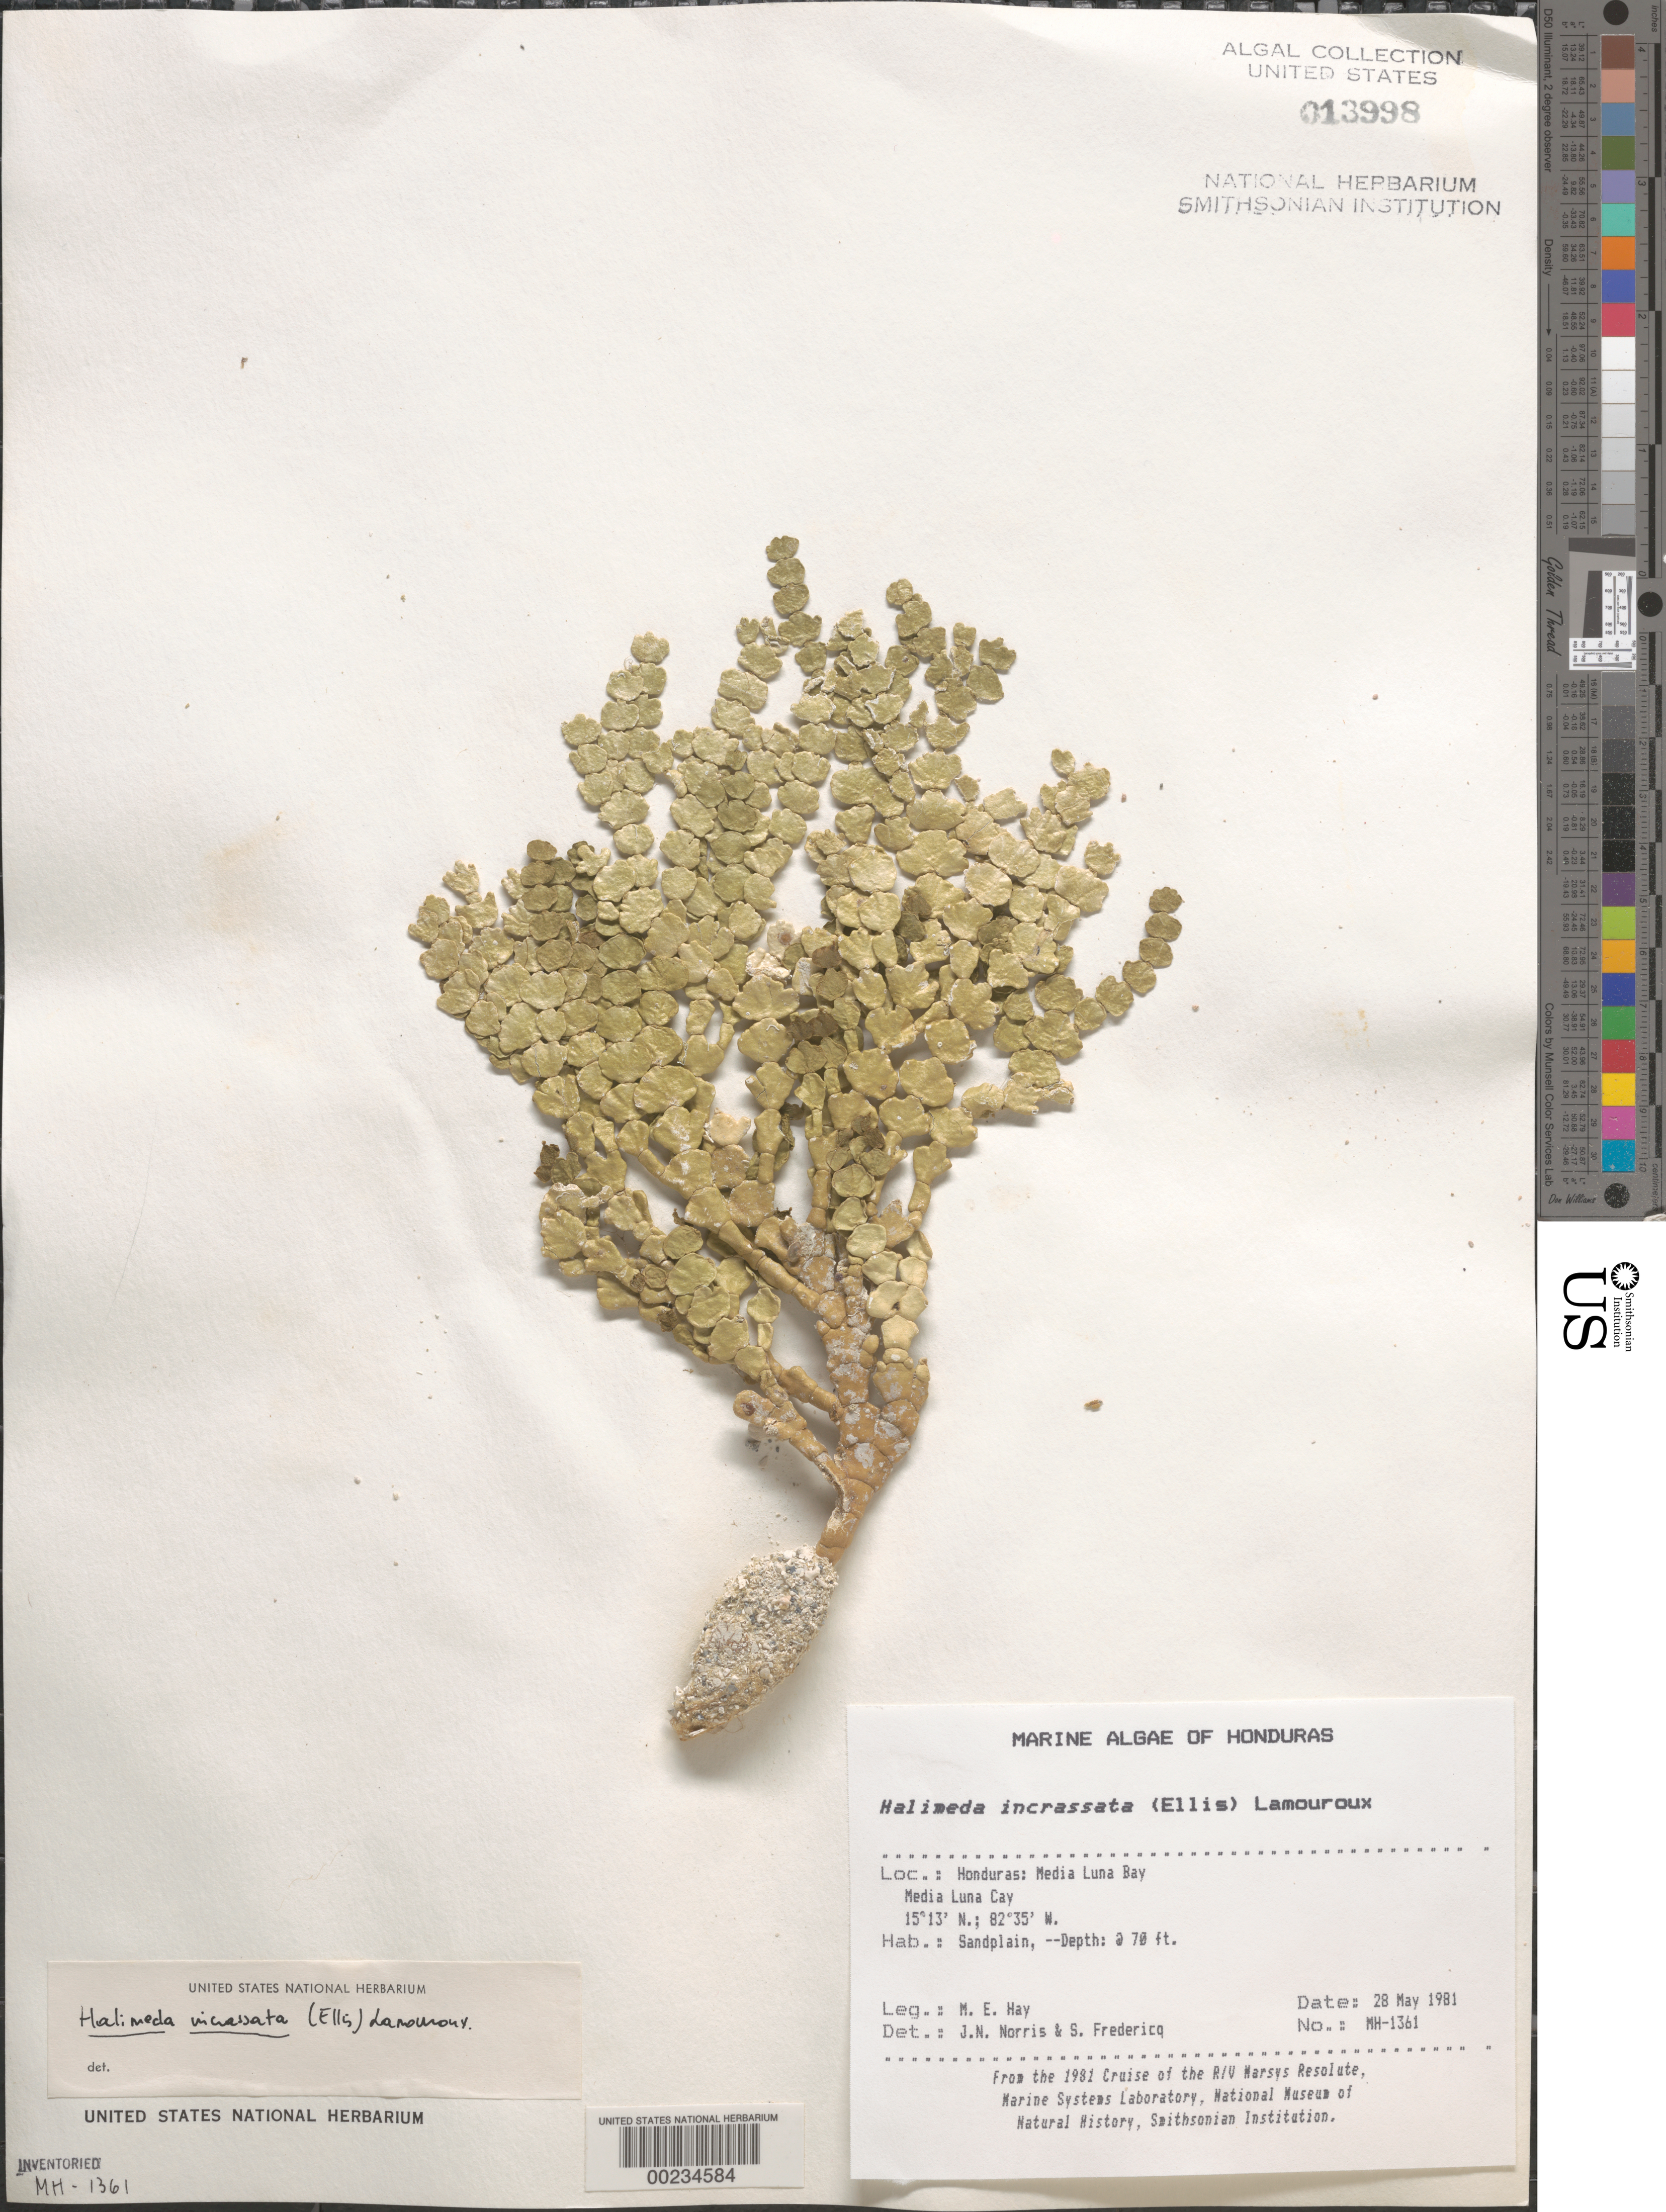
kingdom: Plantae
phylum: Chlorophyta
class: Ulvophyceae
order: Bryopsidales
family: Halimedaceae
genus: Halimeda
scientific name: Halimeda incrassata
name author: (J. Ellis) J.V.Lamouroux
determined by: Norris, J. N.; Fredericq, S.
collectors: M. E. Hay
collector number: MEH-1361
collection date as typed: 28 May 1981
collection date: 1981-05-28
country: Honduras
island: Media Luna Cay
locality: Media Luna Bay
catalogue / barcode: US 13998